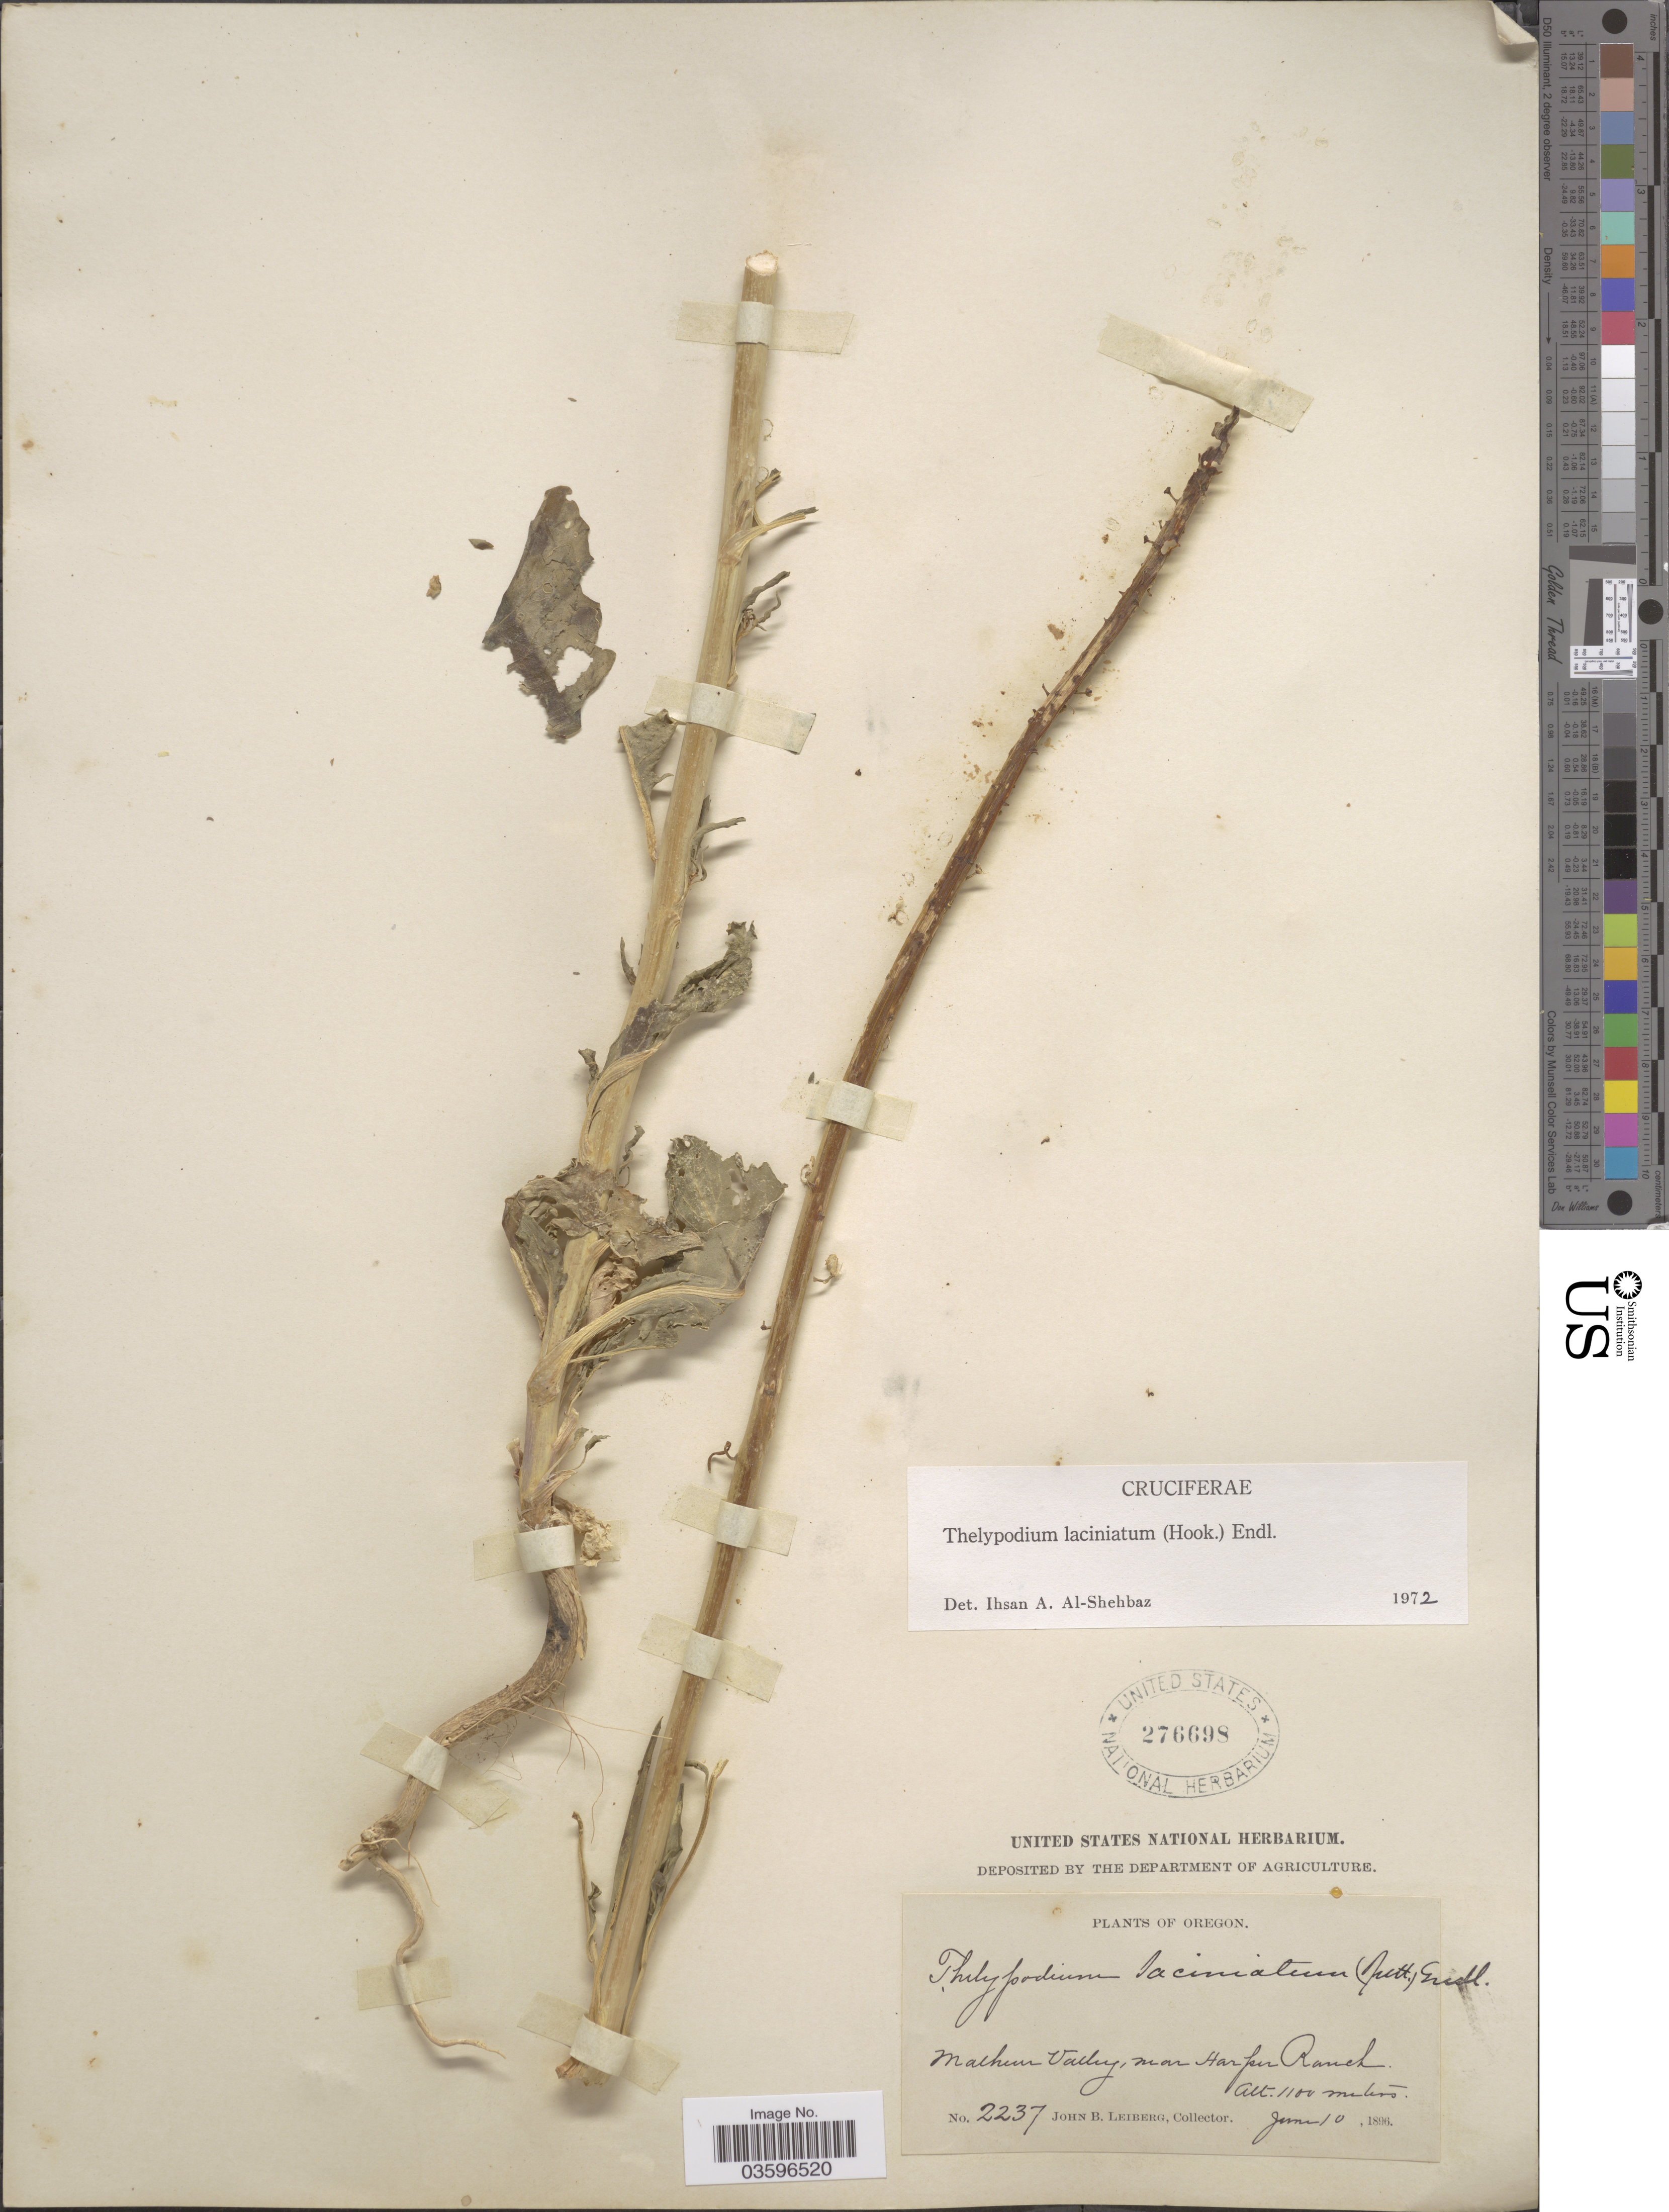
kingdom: Plantae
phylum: Tracheophyta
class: Magnoliopsida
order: Brassicales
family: Brassicaceae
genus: Thelypodium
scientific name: Thelypodium laciniatum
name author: (Hook.) Endl.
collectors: J. B. Leiberg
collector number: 2237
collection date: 1896-06-10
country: United States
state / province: Oregon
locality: Malheur Valley, near Harper Ranch.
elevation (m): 1100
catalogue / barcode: US 276698